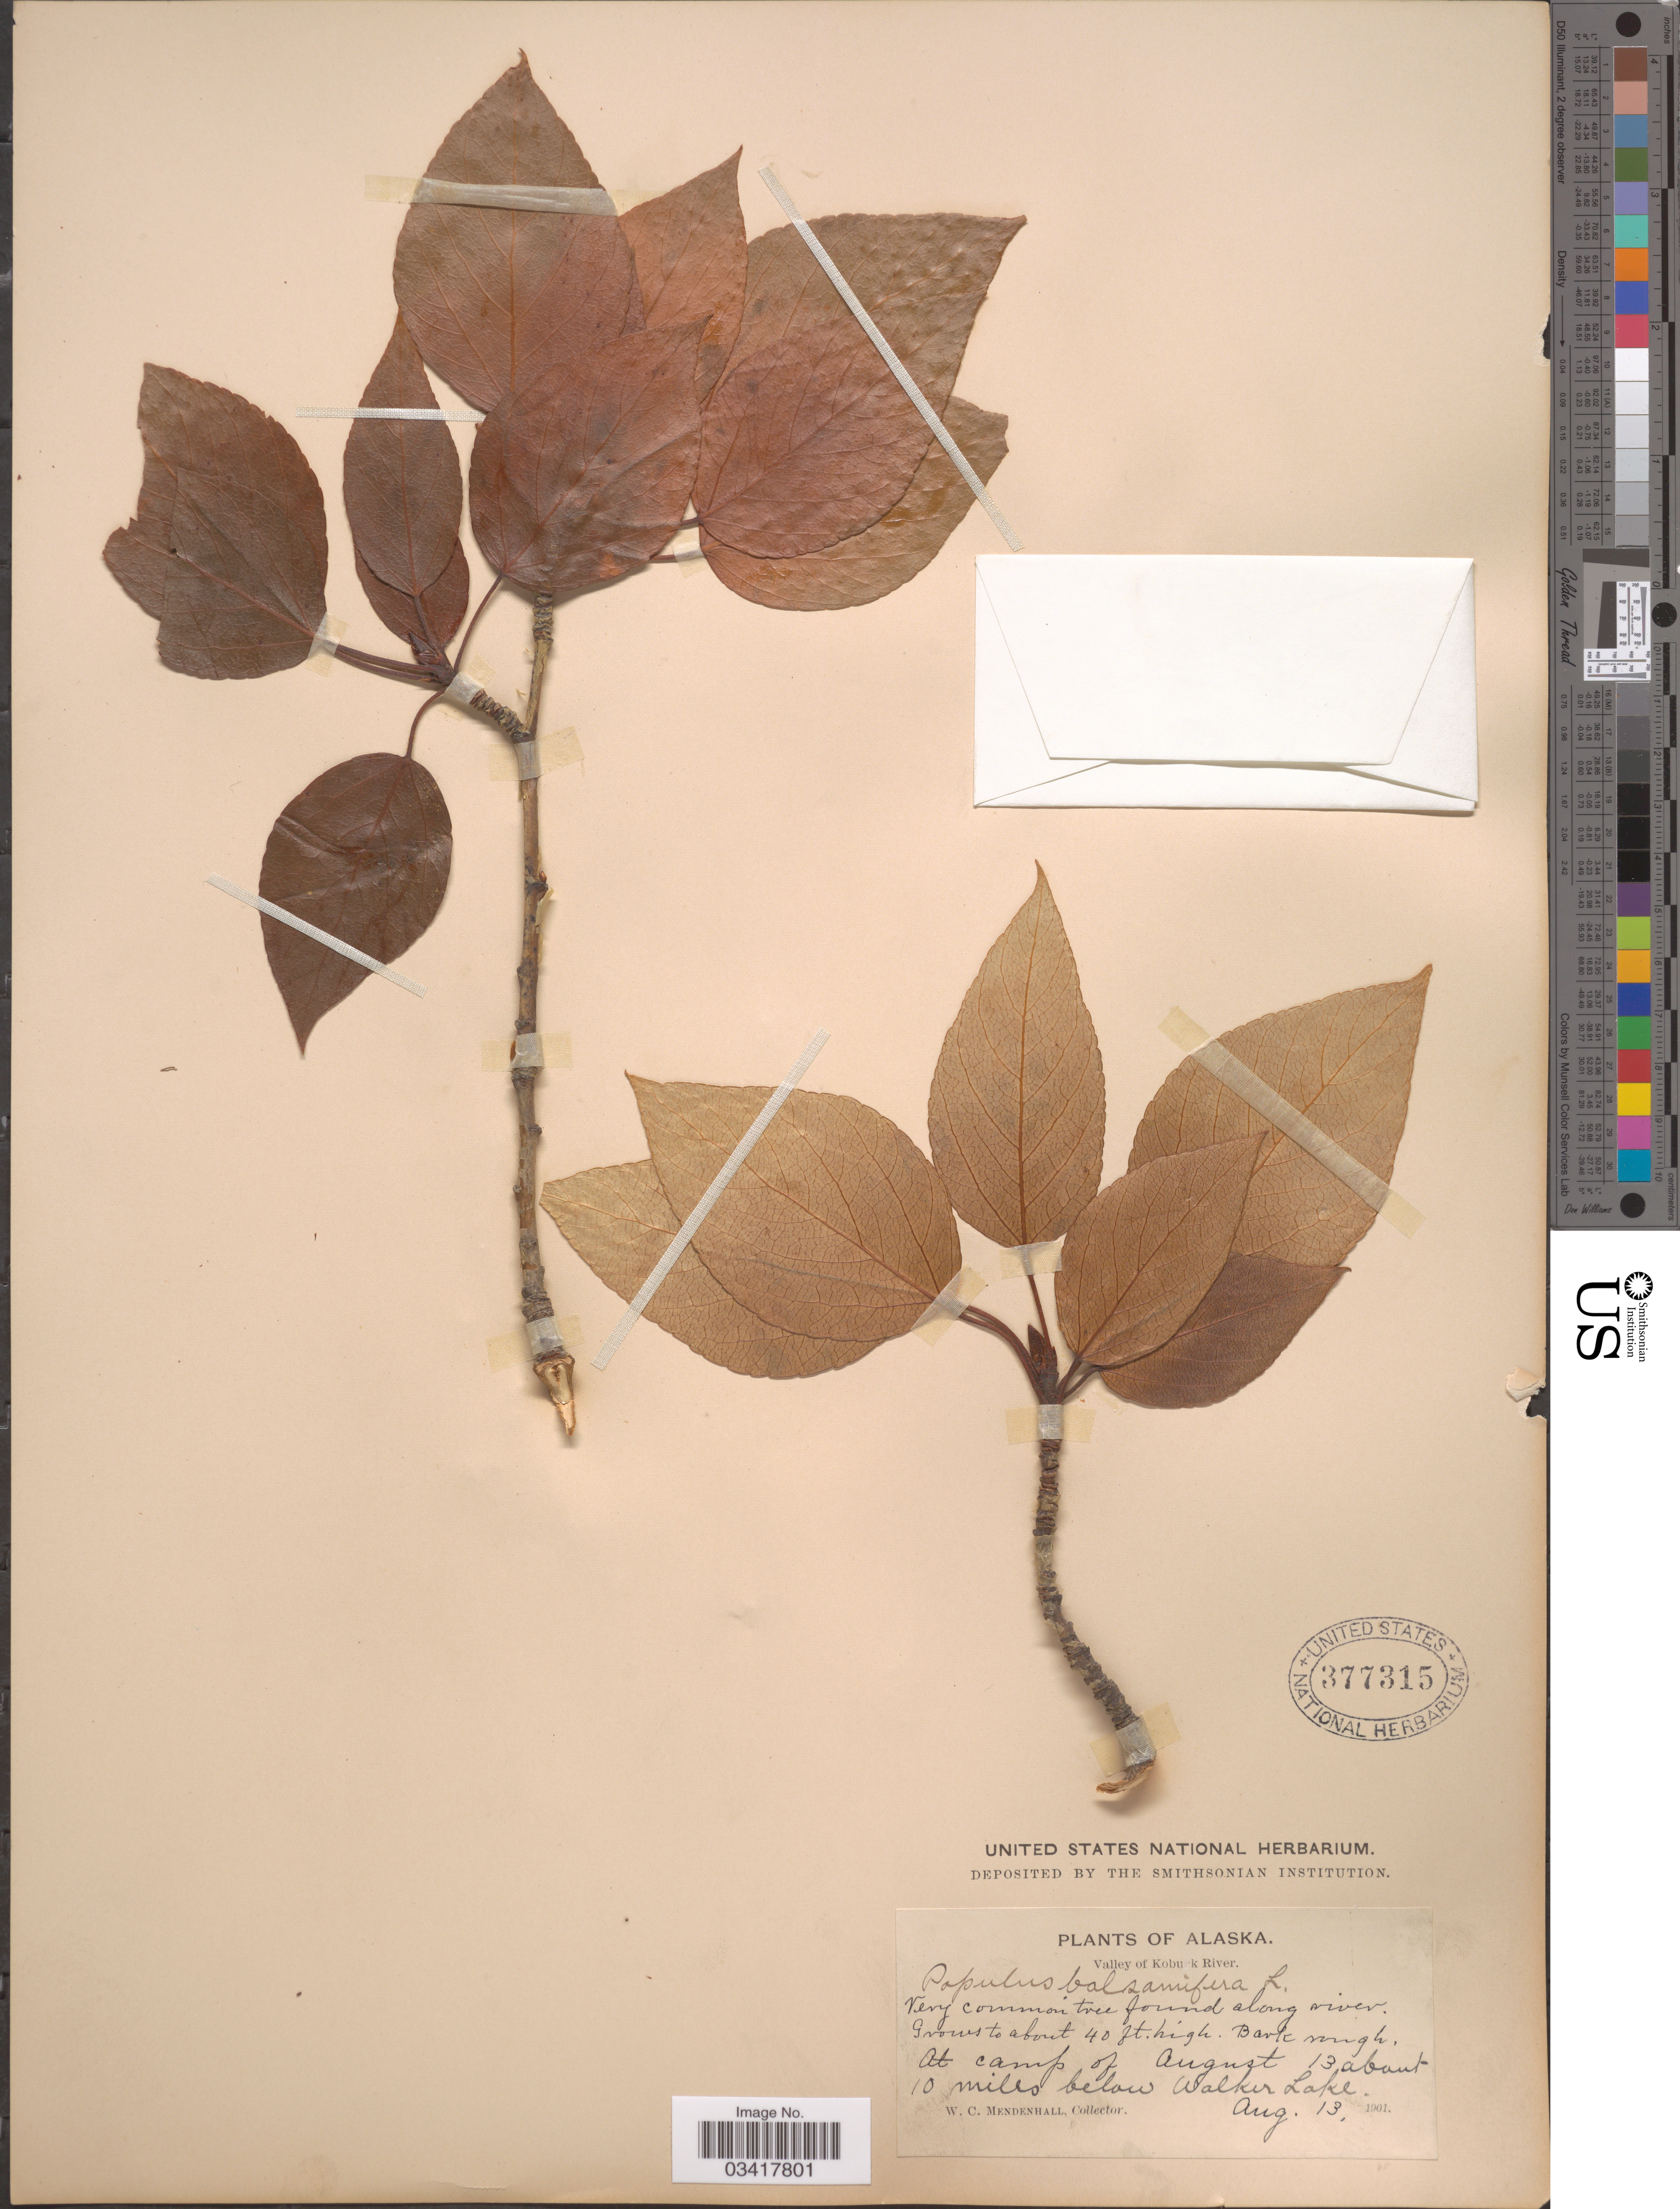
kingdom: Plantae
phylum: Tracheophyta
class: Magnoliopsida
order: Malpighiales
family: Salicaceae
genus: Populus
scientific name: Populus balsamifera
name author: L.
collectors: W. Mendenhall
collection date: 1901-08-13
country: United States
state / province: Alaska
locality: Valley of Kobuck River. At camp of August 13 about 10 miles below Walker Lake.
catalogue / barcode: US 377315